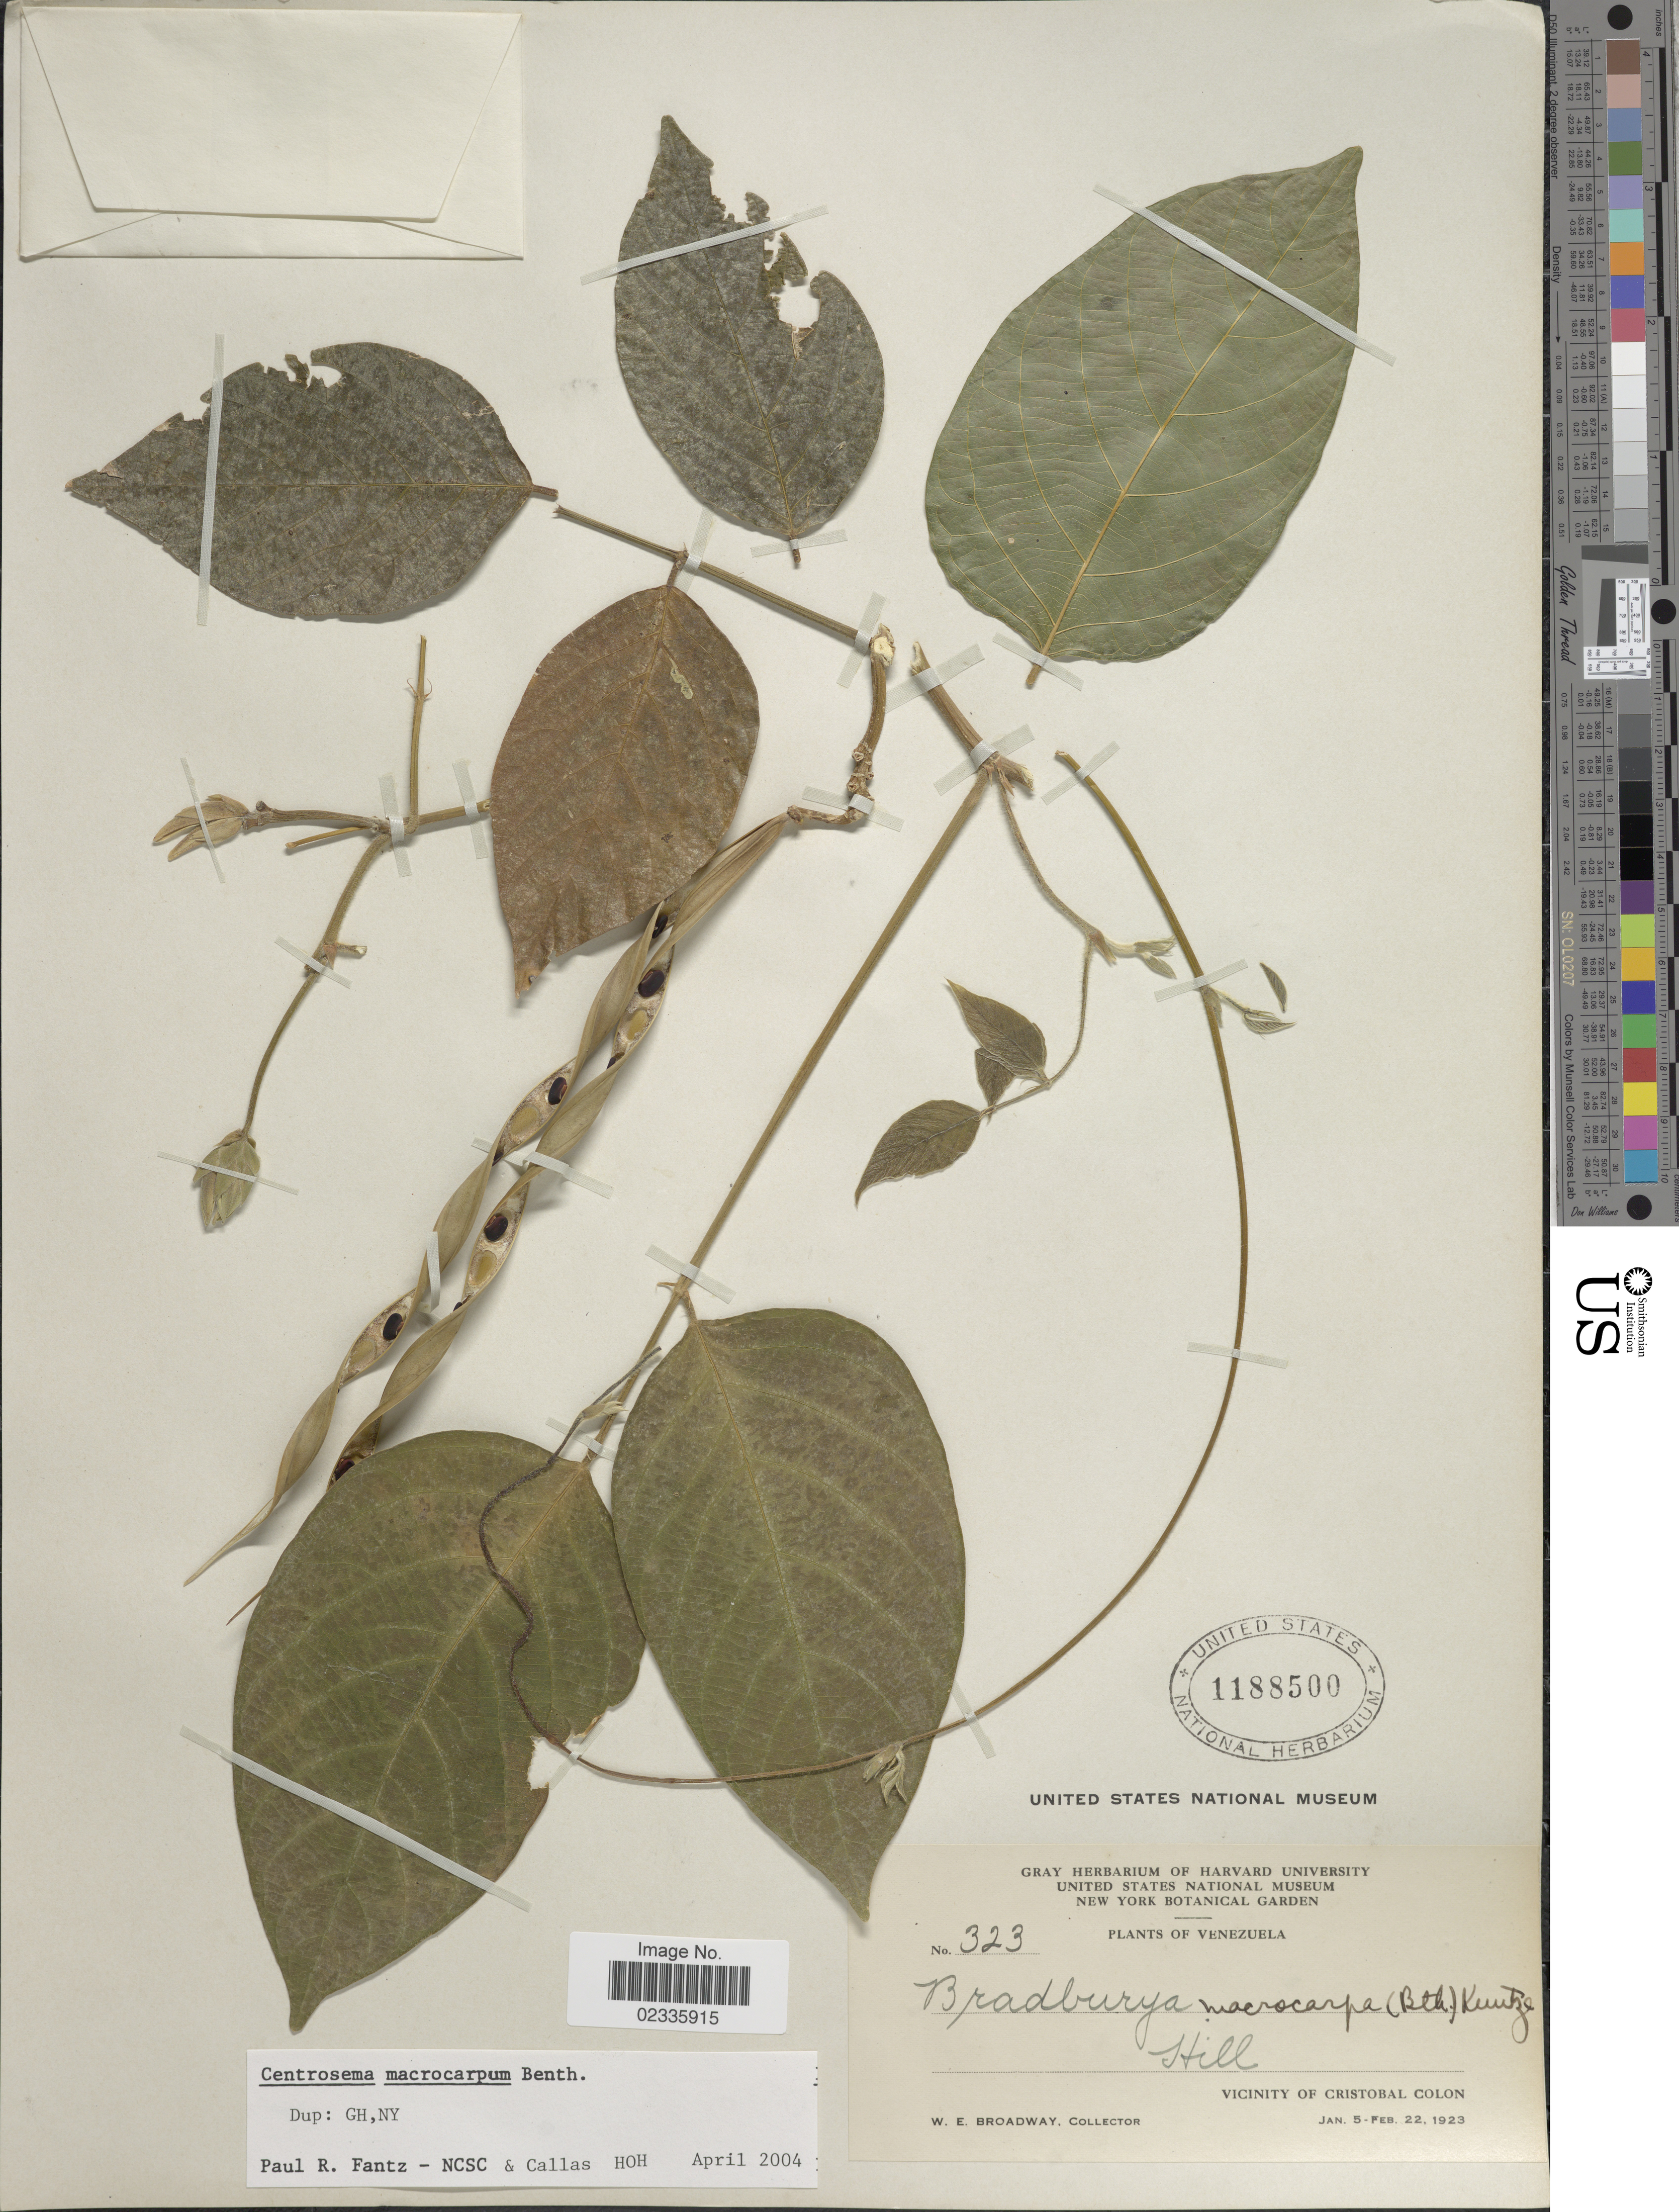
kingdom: Plantae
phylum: Tracheophyta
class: Magnoliopsida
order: Fabales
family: Fabaceae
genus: Centrosema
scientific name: Centrosema macrocarpum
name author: Benth.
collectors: W. E. Broadway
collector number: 323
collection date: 1923-01-05/1923-02-22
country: Venezuela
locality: Hill. Vicinity of Cristobal Colon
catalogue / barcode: US 1188500